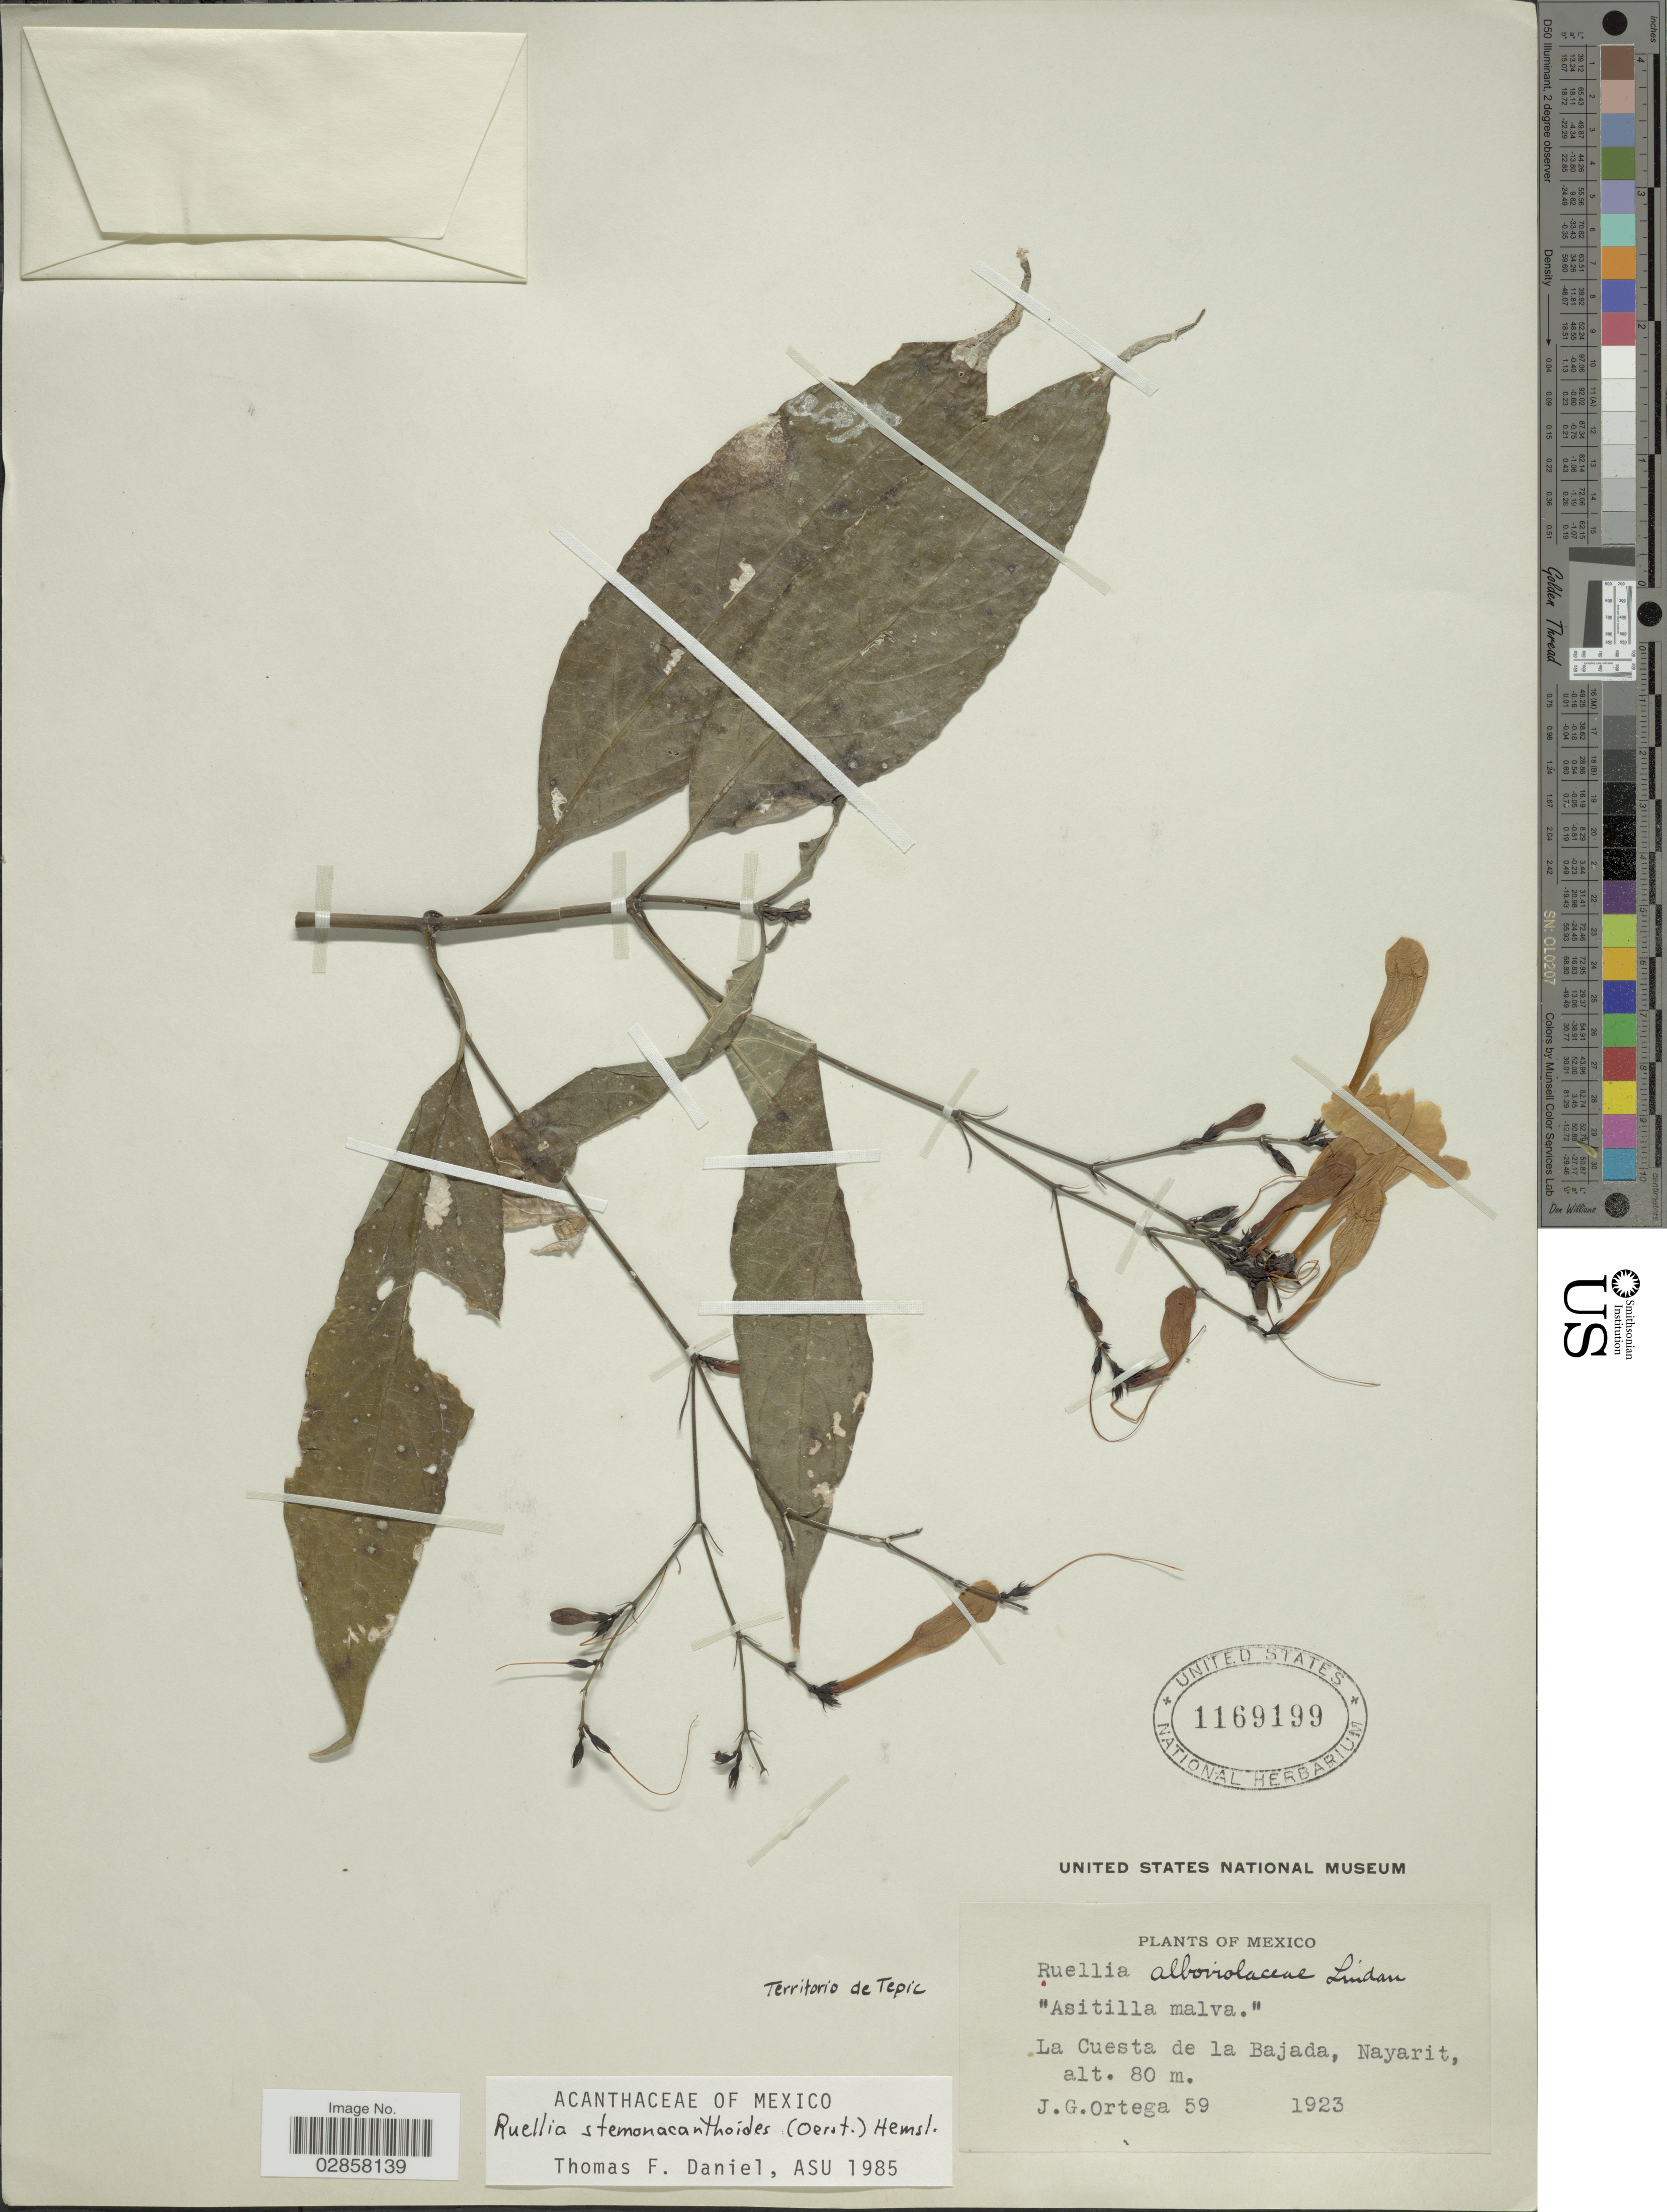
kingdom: Plantae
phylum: Tracheophyta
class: Magnoliopsida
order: Lamiales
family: Acanthaceae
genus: Ruellia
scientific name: Ruellia stemonacanthoides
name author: (Oerst.) Hemsl.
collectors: J. Ortega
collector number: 59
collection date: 1923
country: Mexico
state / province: Nayarit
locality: La Cuesta de la Bajada. Territorio de Tepic.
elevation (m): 80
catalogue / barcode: US 1169199